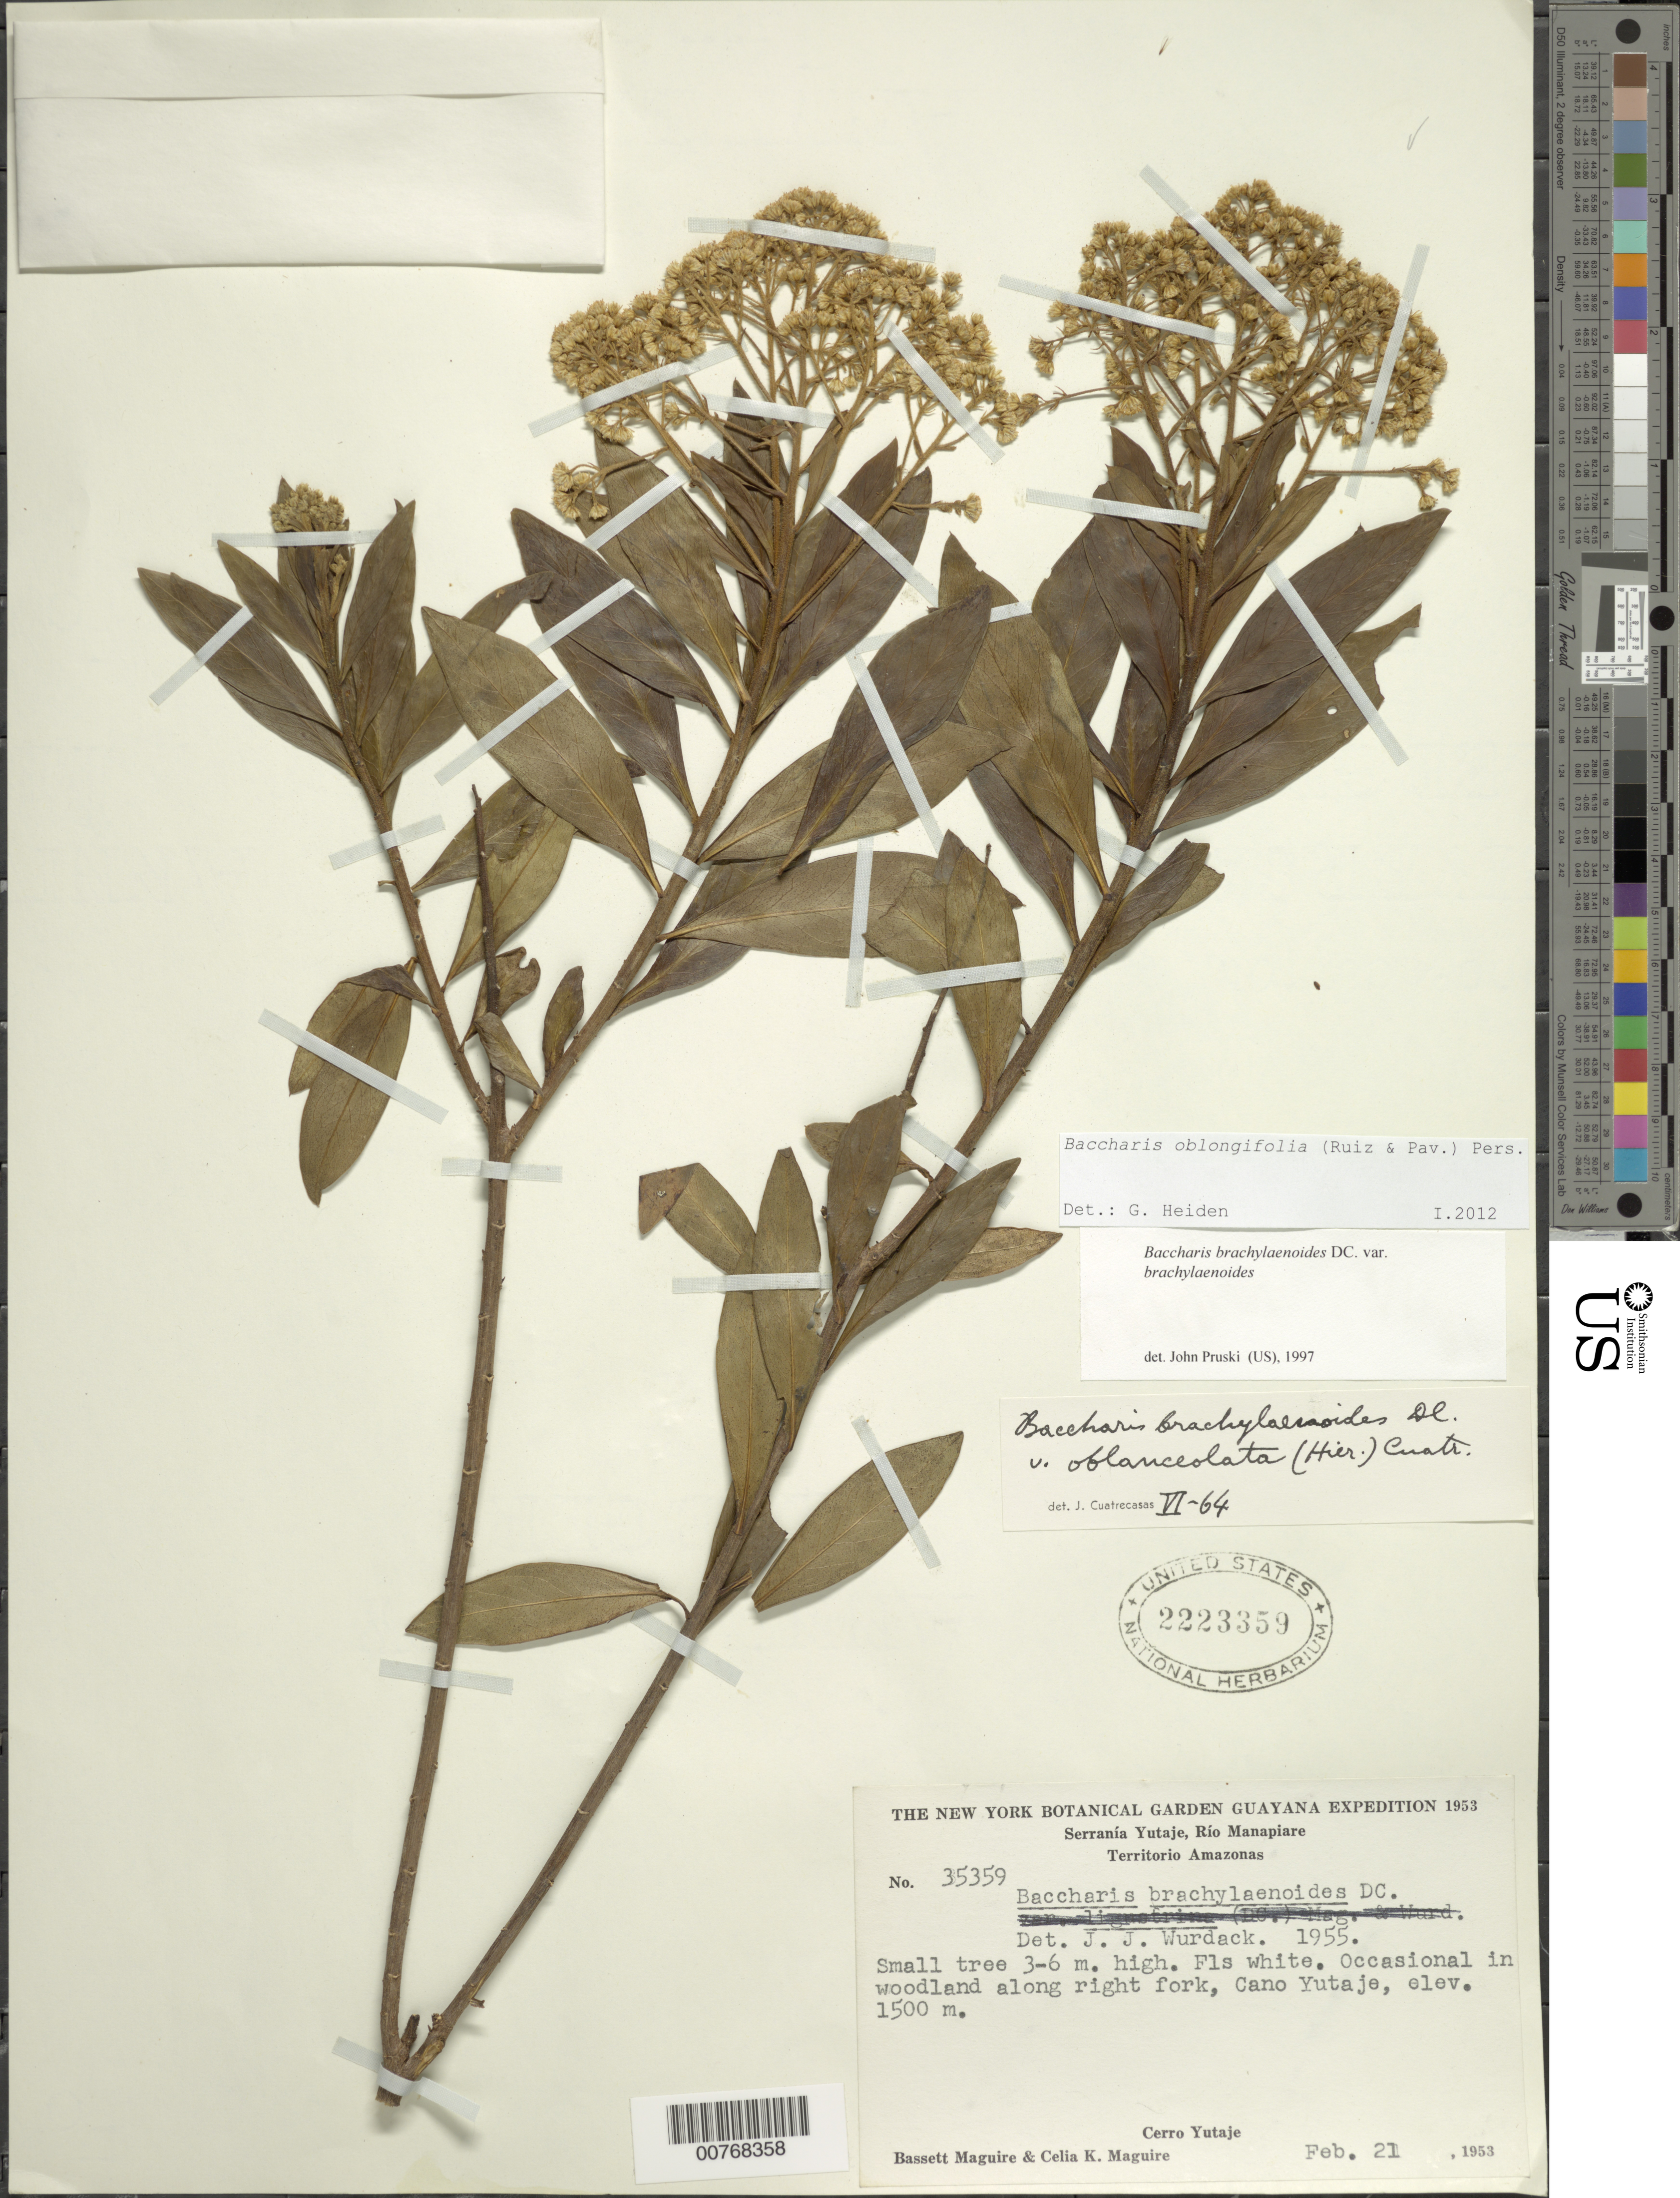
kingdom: Plantae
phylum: Tracheophyta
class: Magnoliopsida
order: Asterales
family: Asteraceae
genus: Baccharis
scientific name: Baccharis oblongifolia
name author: (Ruiz & Pav.) Pers.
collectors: B. Maguire & C. K. Maguire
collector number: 35359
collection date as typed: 21-Feb-53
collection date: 1953-02-21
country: Venezuela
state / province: Amazonas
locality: Serranía Yutajé, Río Manapiare, Cerro Yutajé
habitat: Woodland along right fork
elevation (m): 1500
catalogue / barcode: US 2223359